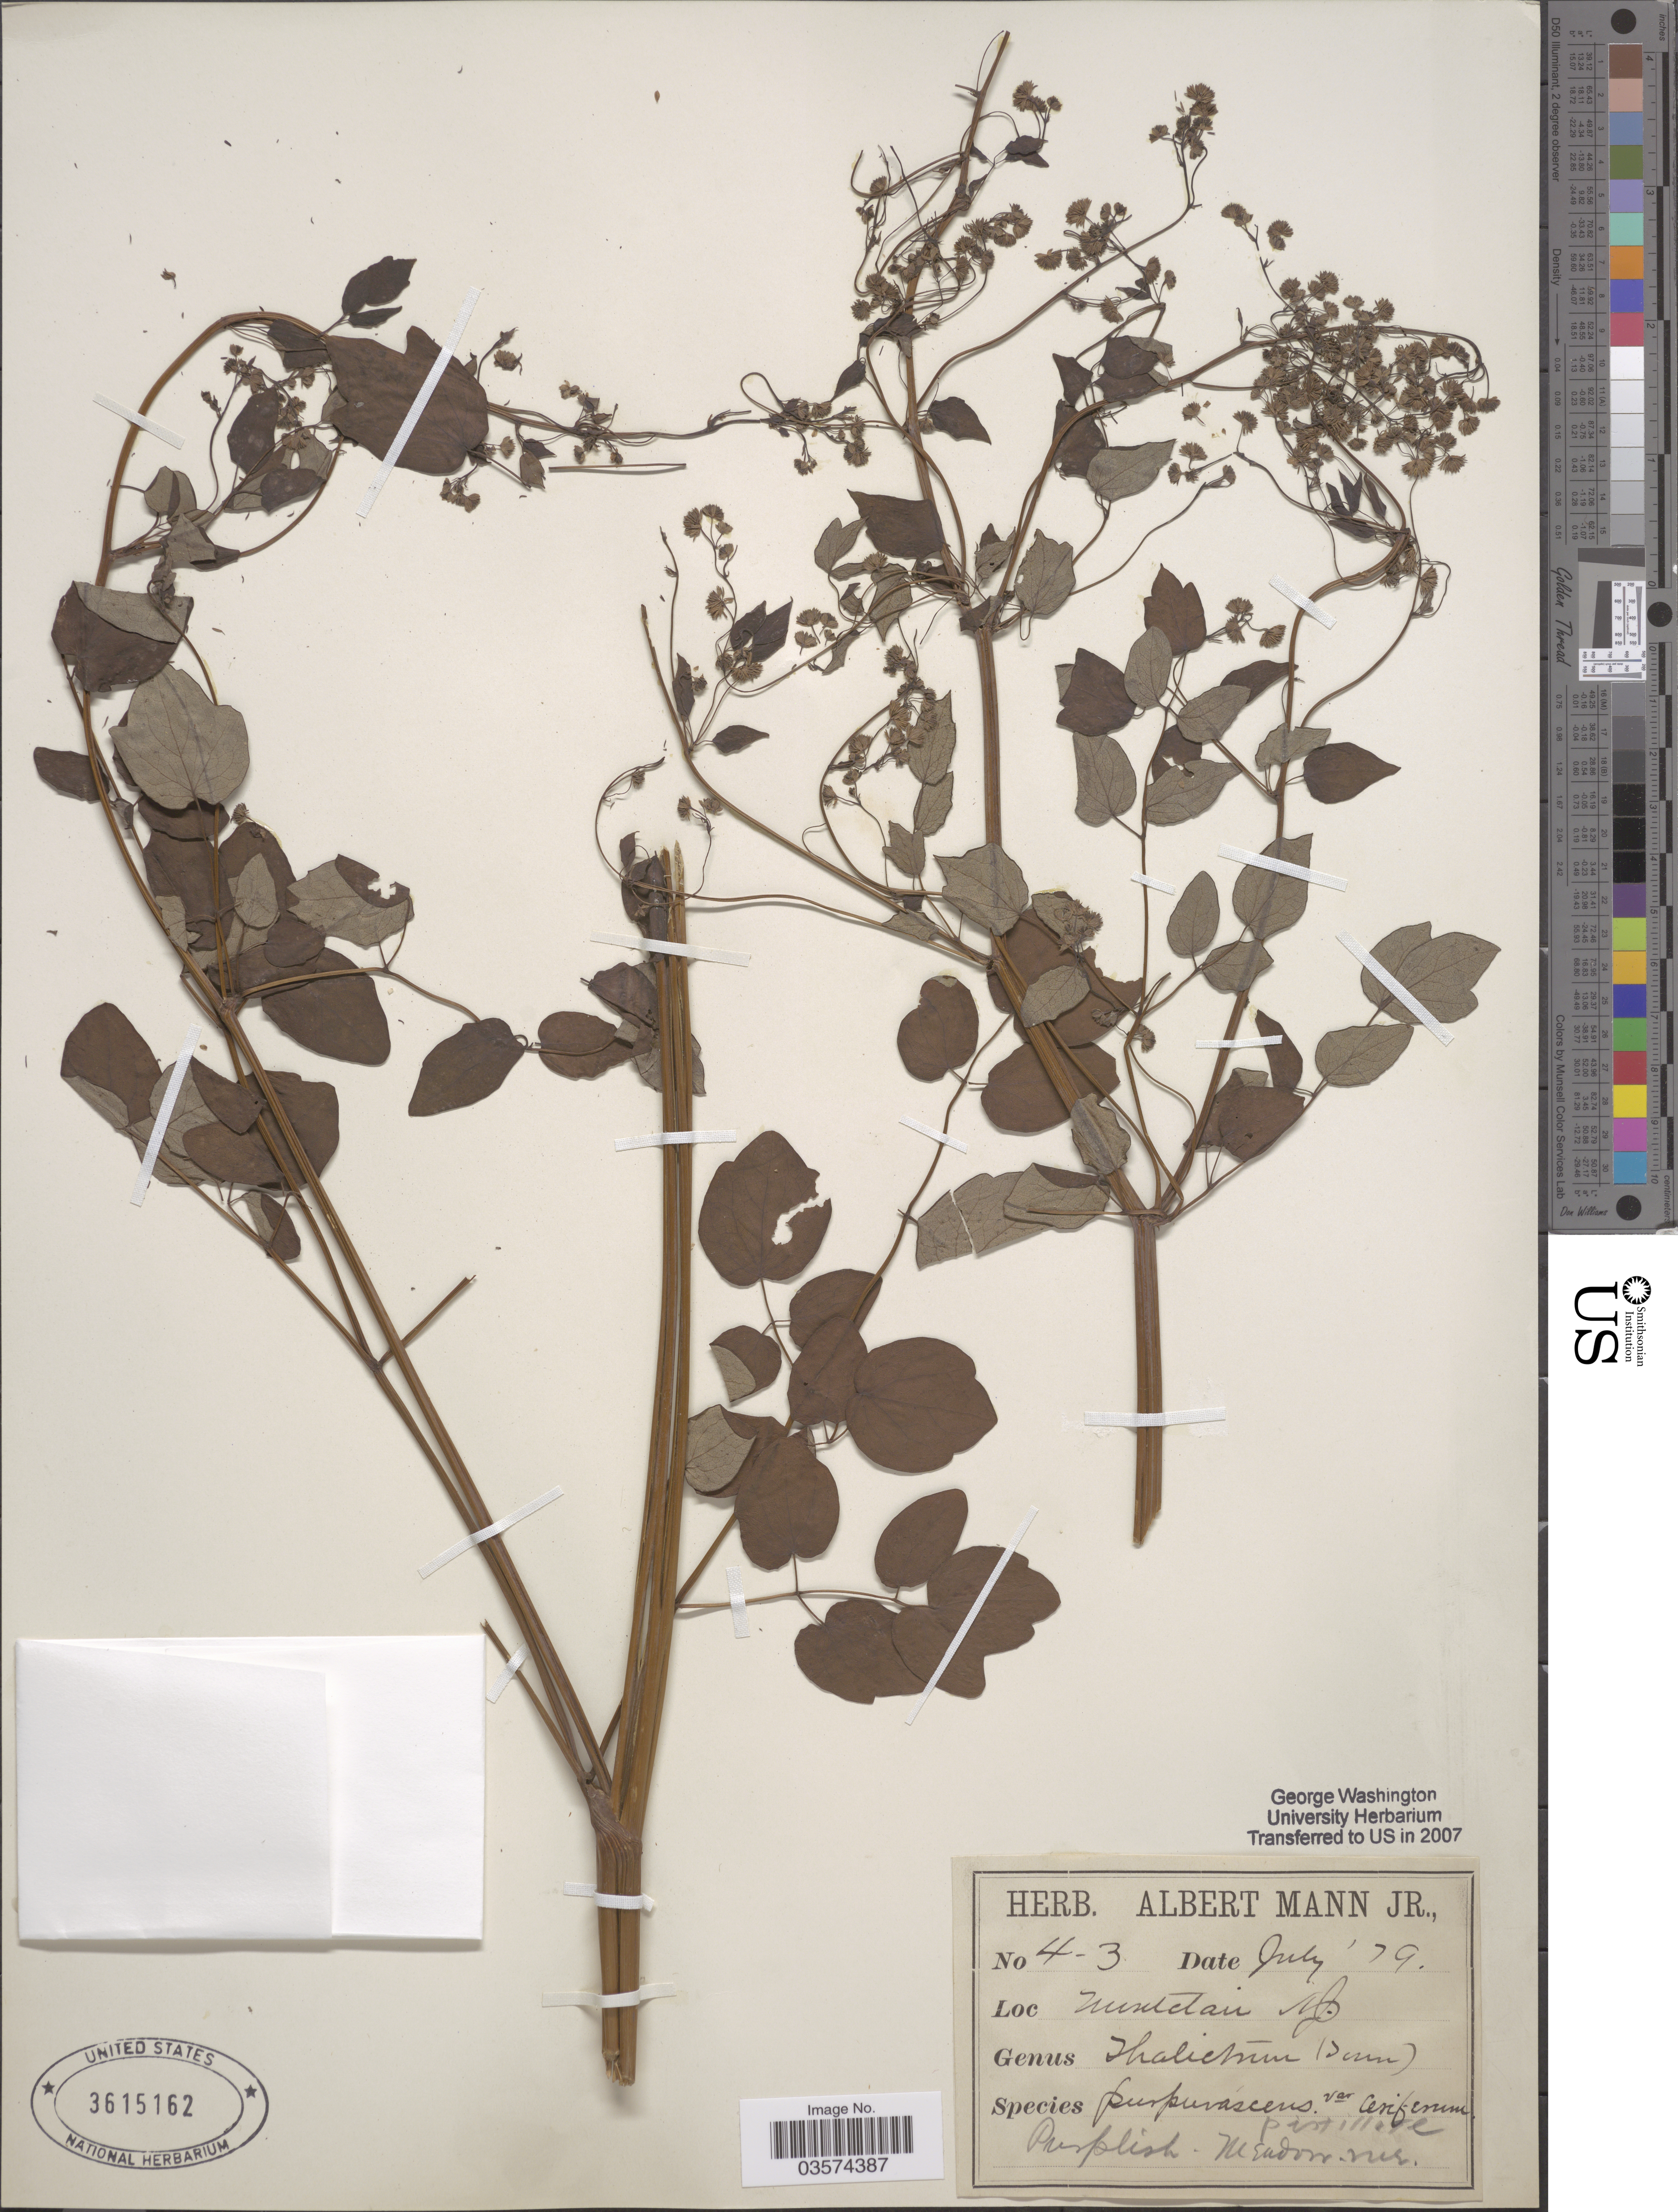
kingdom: Plantae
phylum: Tracheophyta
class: Magnoliopsida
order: Ranunculales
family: Ranunculaceae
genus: Thalictrum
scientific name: Thalictrum purpurascens var. ceriferum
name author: Austin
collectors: Ex herb. Albert Mann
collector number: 4-3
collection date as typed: Transcribed d/m/y: /7/79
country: United States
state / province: New Jersey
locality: Montclair.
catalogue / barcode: US 3615162